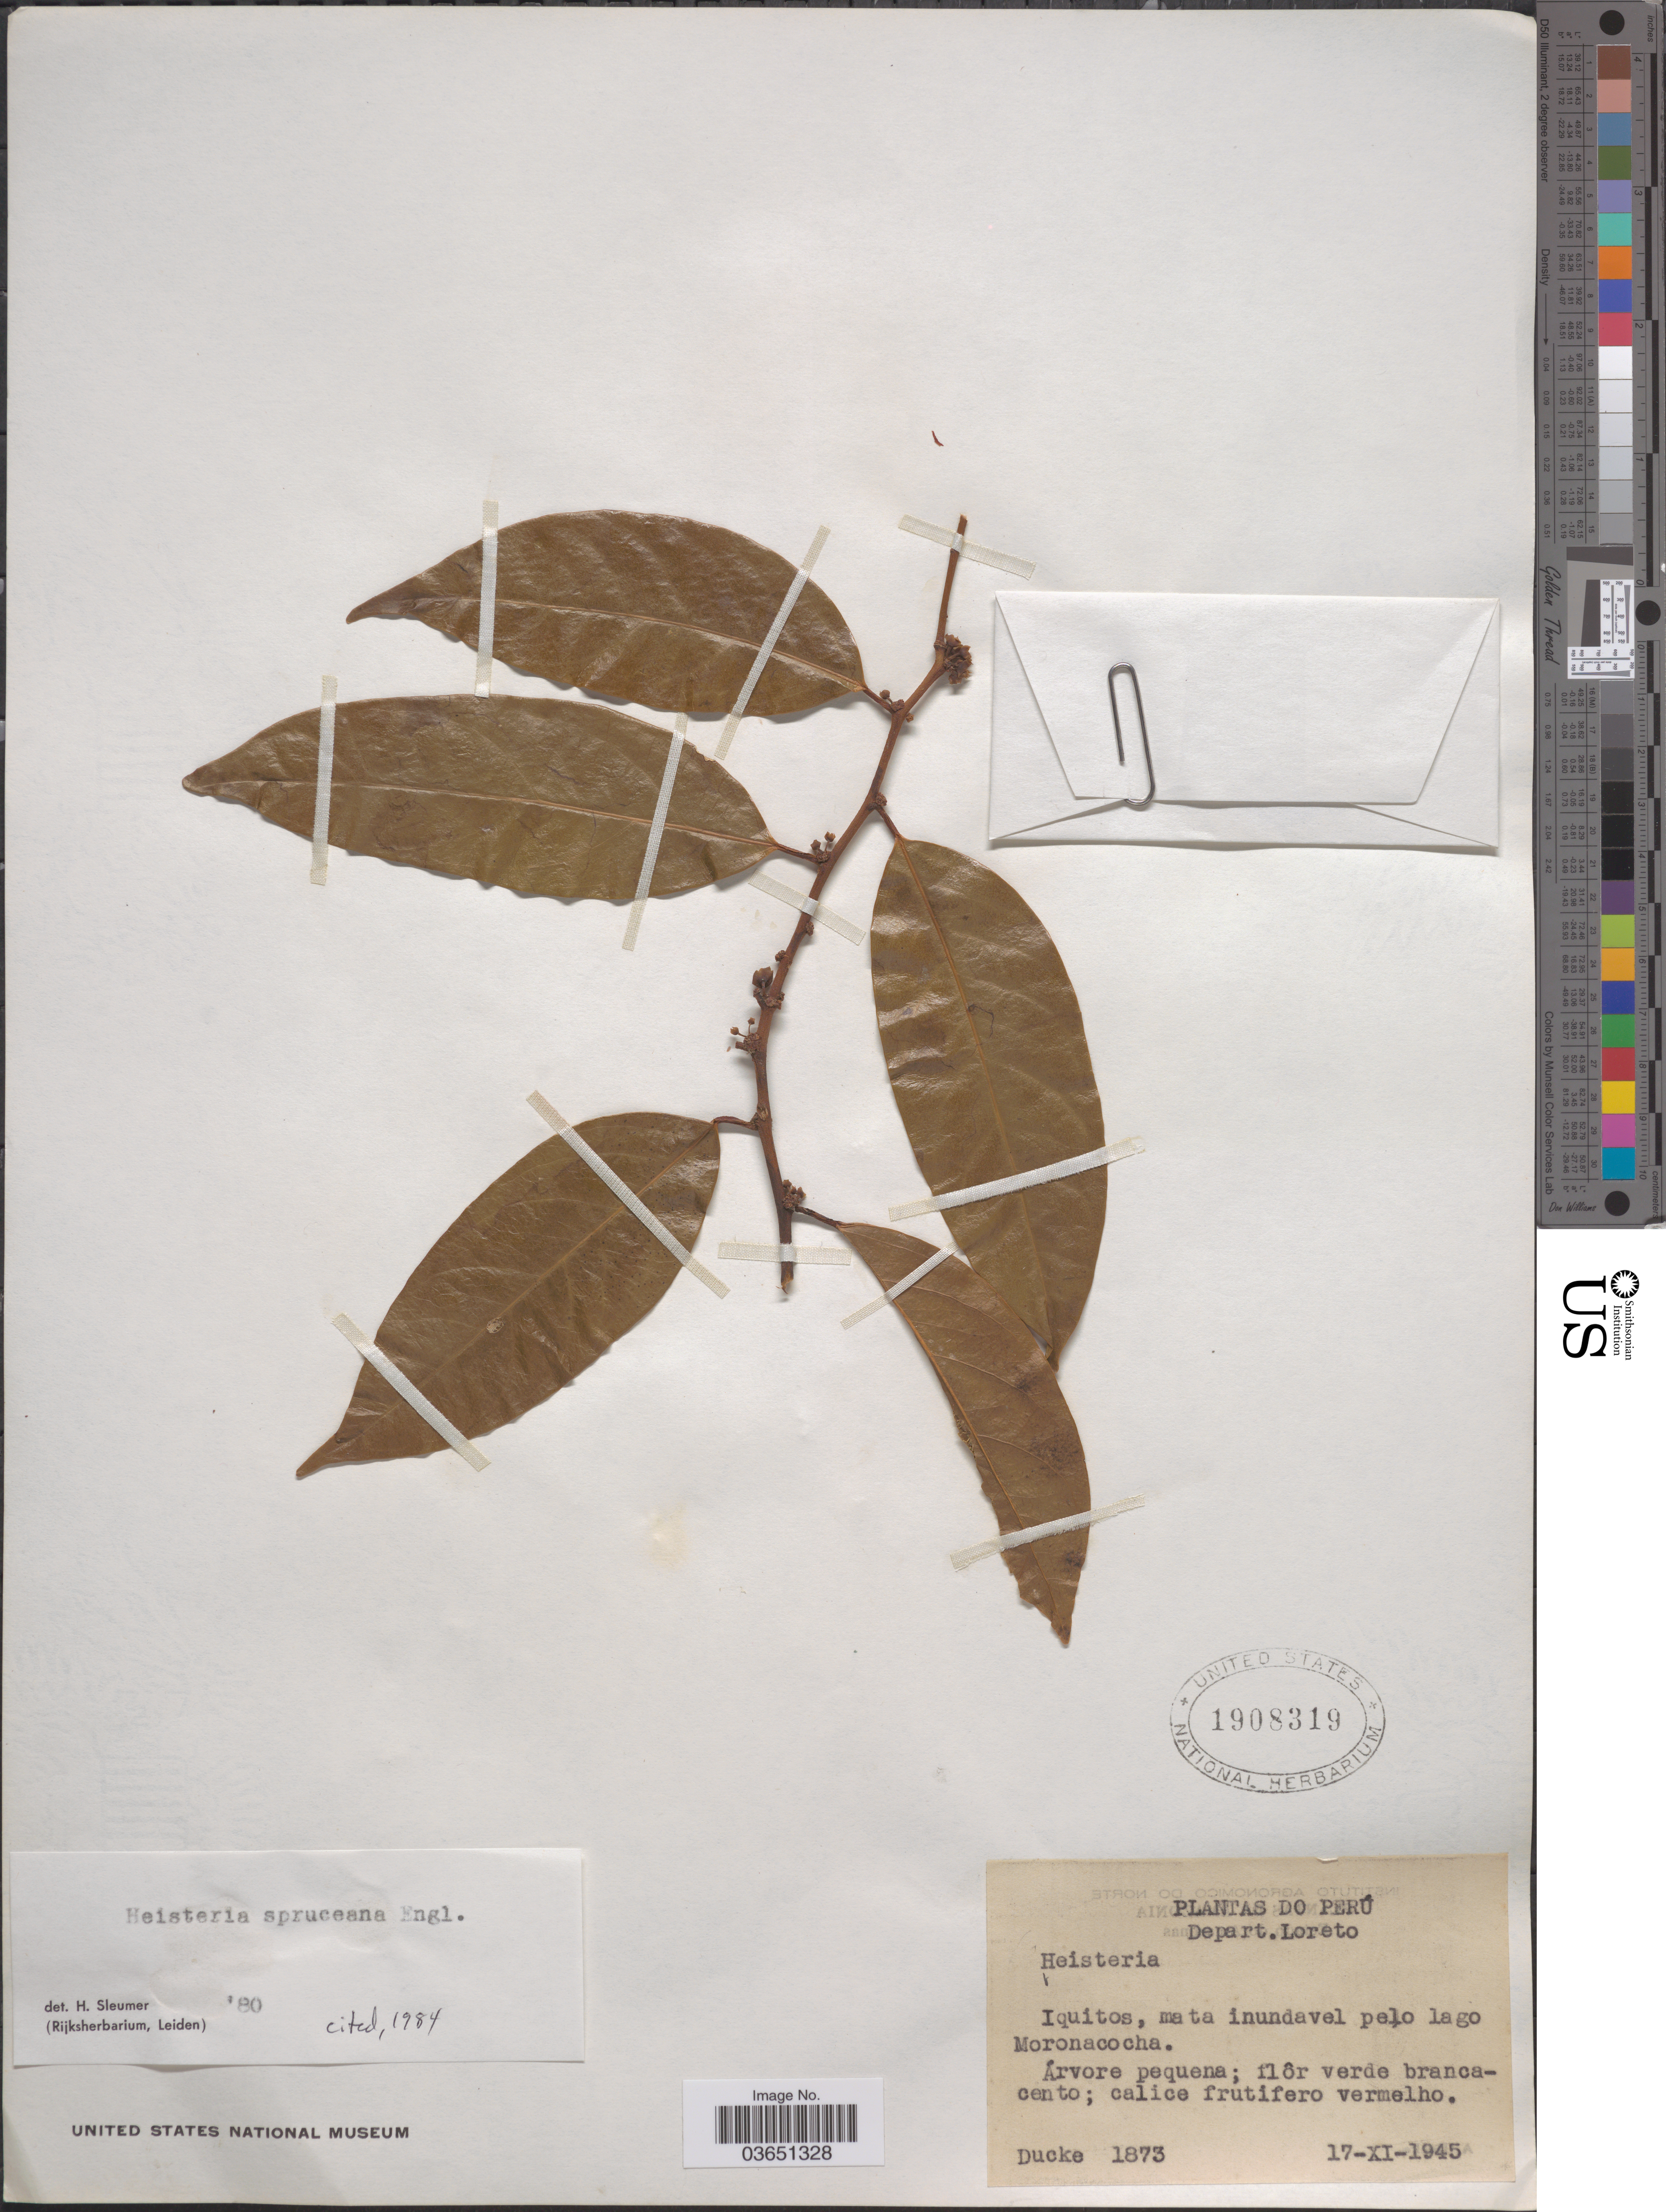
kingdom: Plantae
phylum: Tracheophyta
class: Magnoliopsida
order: Santalales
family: Erythropalaceae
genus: Heisteria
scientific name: Heisteria spruceana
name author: Engl.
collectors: A. Ducke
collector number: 1873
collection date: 1945-11-17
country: Peru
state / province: Loreto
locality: Depart. Loreto. Iquitos, mata inundavel pelo lago Moronacocha.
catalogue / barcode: US 1908319